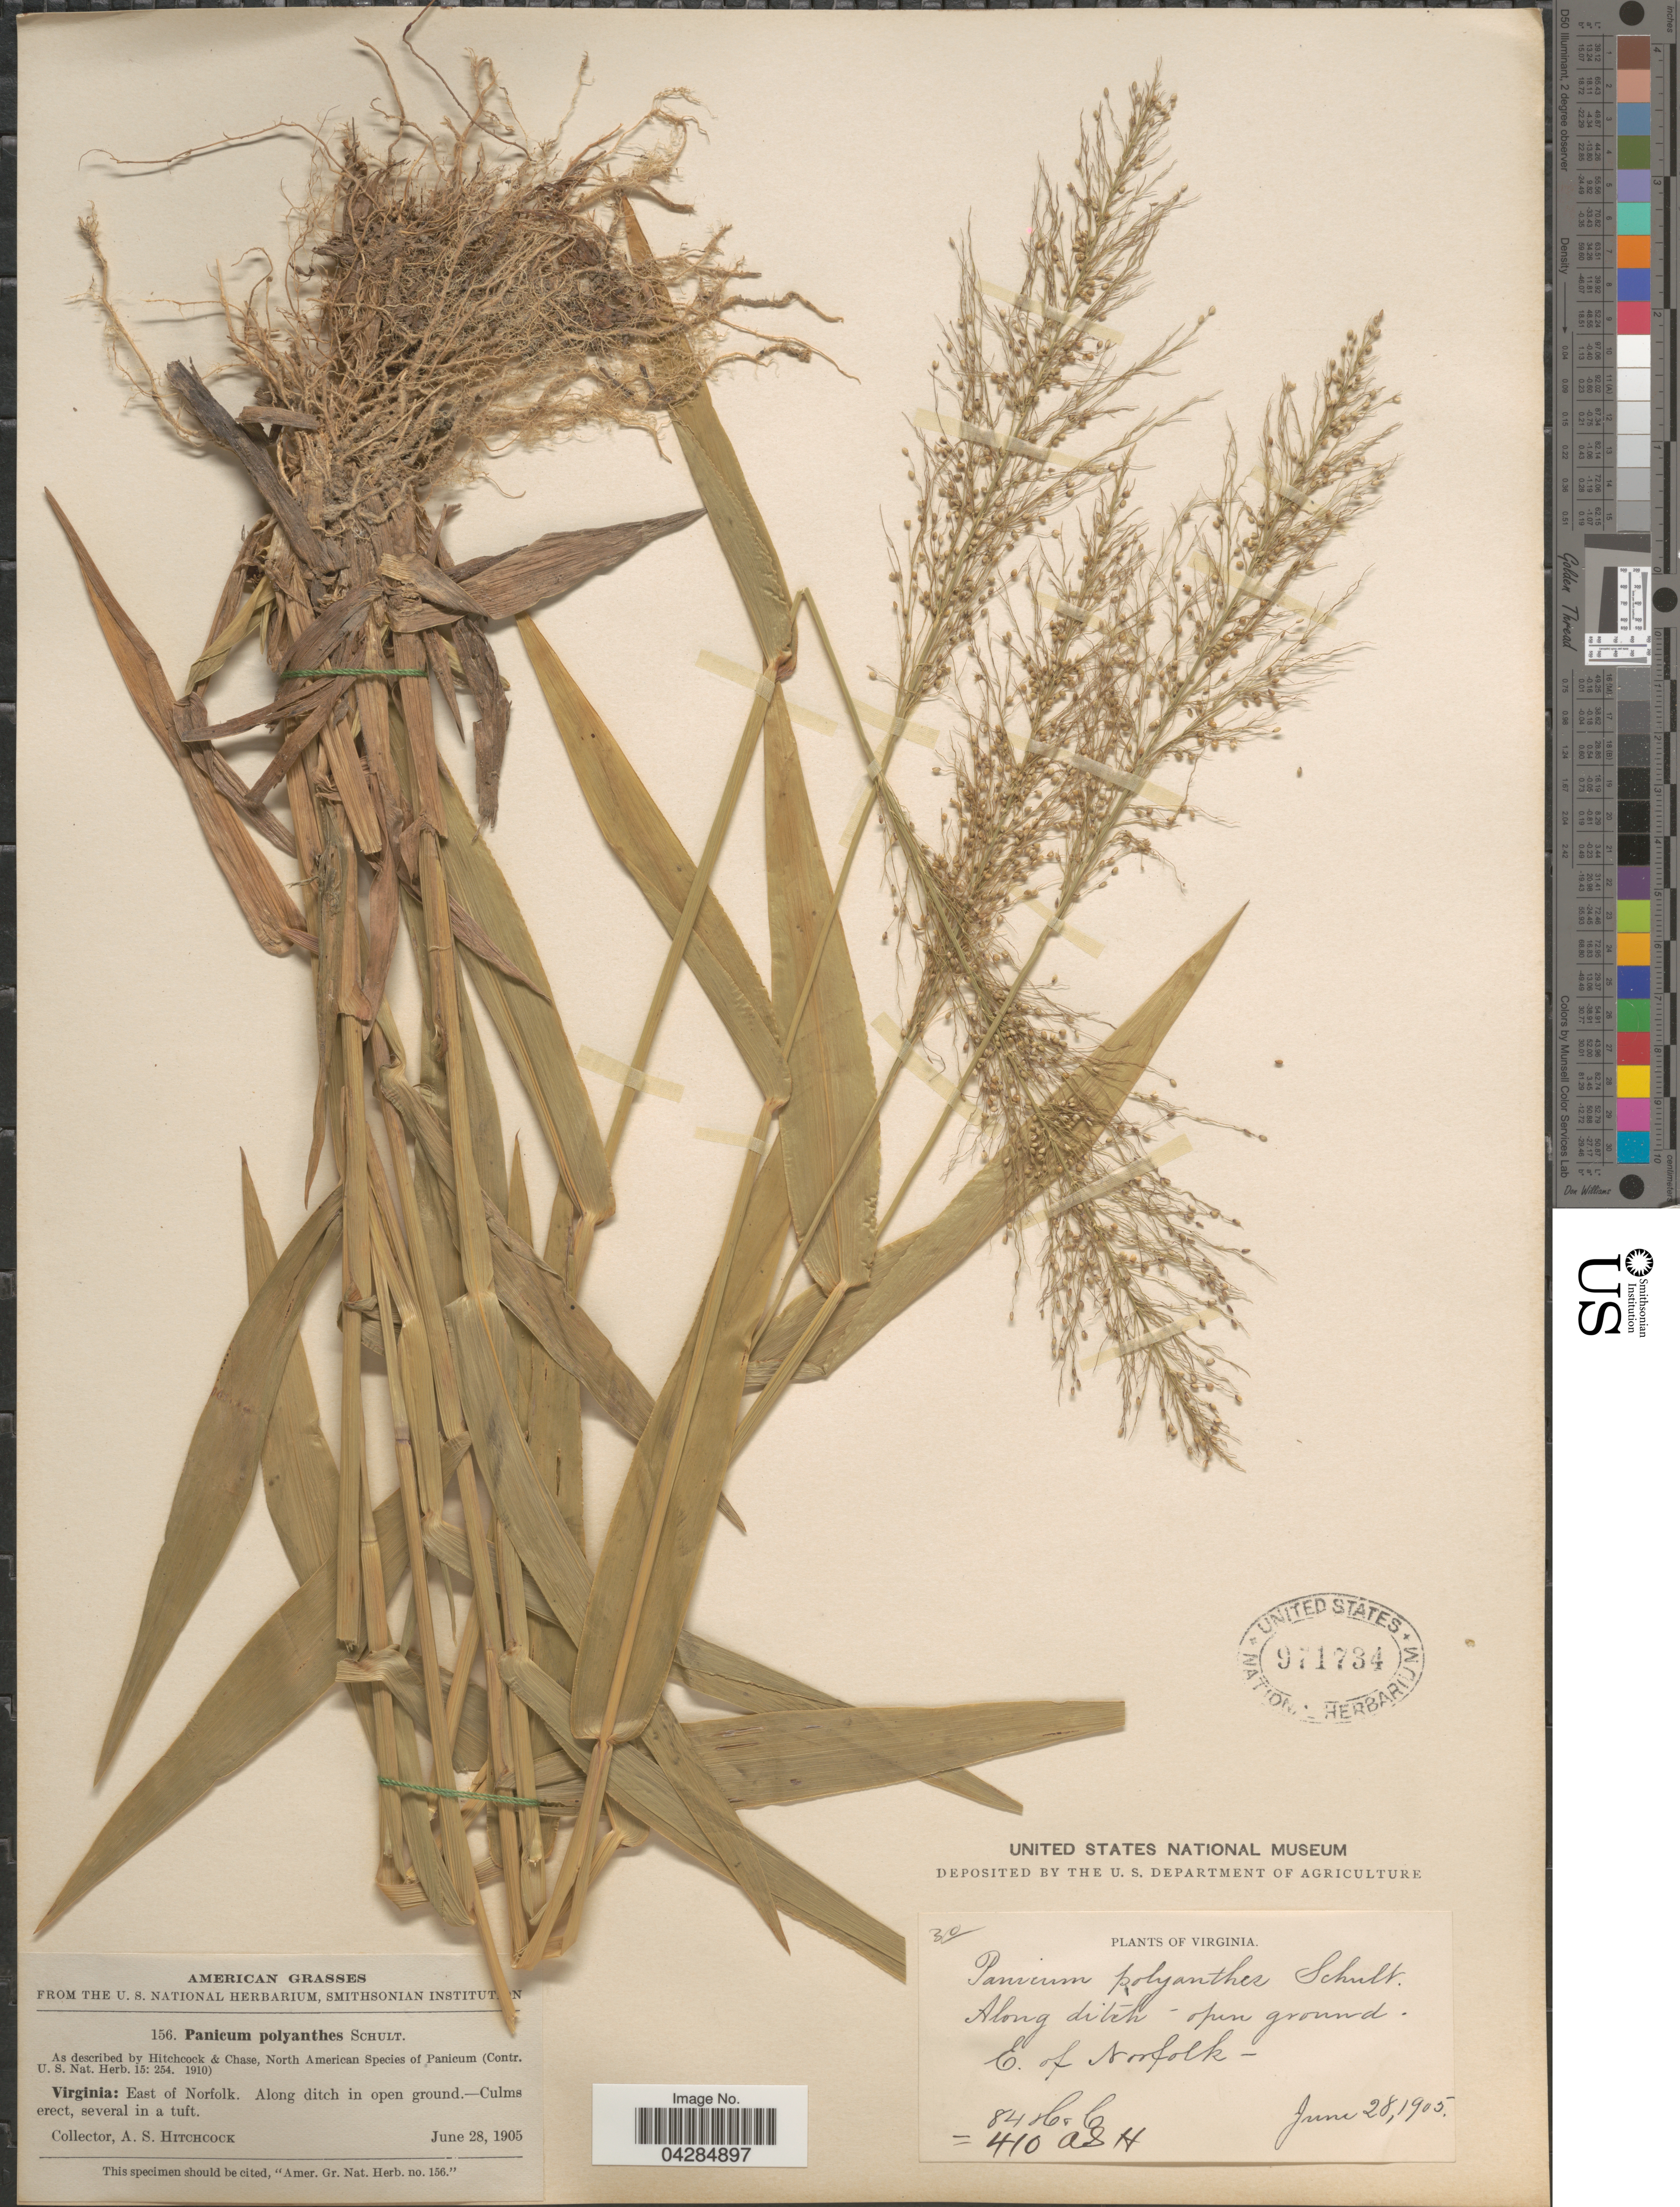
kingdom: Plantae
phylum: Tracheophyta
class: Liliopsida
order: Poales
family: Poaceae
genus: Dichanthelium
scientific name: Dichanthelium polyanthes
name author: (Schult.) Mohlenbr.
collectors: A. S. Hitchcock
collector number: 156/84/410?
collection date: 1905-06-28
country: United States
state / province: Virginia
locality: East of Norfolk.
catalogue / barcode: US 971734